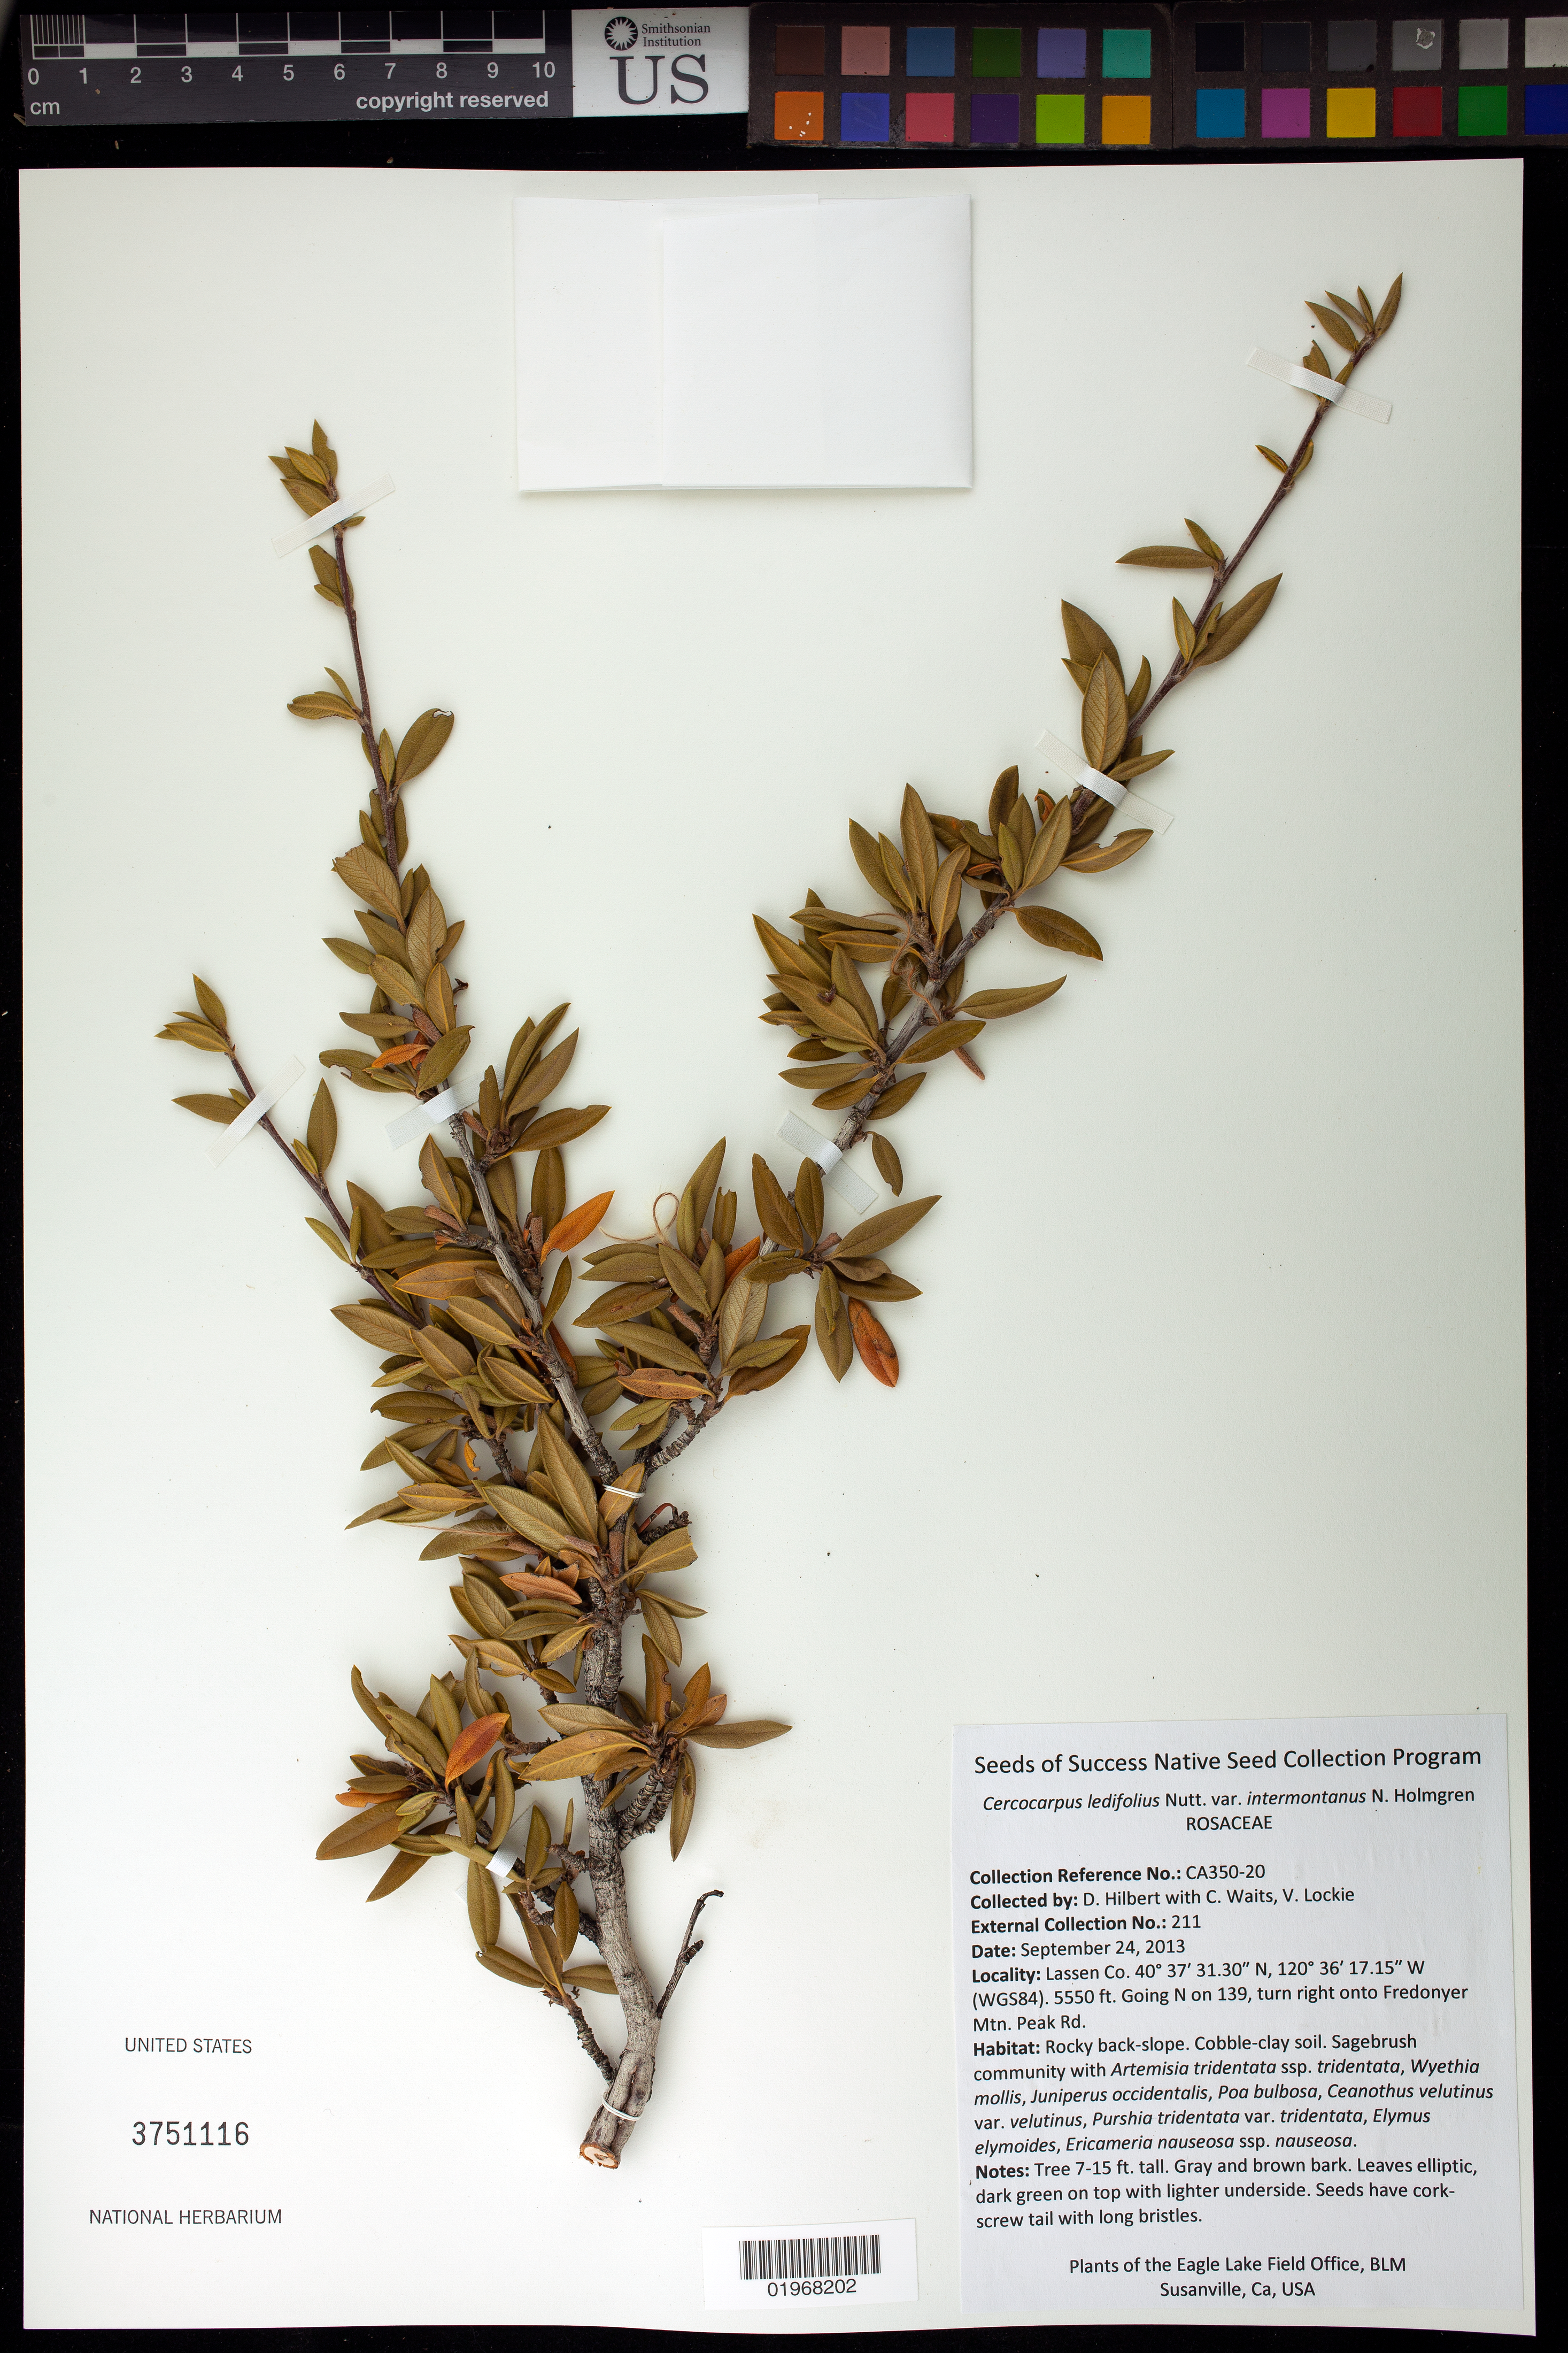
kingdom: Plantae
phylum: Tracheophyta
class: Magnoliopsida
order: Rosales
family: Rosaceae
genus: Cercocarpus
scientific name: Cercocarpus ledifolius var. intermontanus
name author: Nutt.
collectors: D. Hilbert & C. Waits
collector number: CA350-20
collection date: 2013-09-24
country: United States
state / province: California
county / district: Lassen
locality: Fredonyer Mtn Peak Rd.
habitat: Rocky backslope. Cobble-clay soil. Sagebrush community with Juniperus occidentalis, Poa bulbosa, ect.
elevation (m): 1692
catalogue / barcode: US 3751116